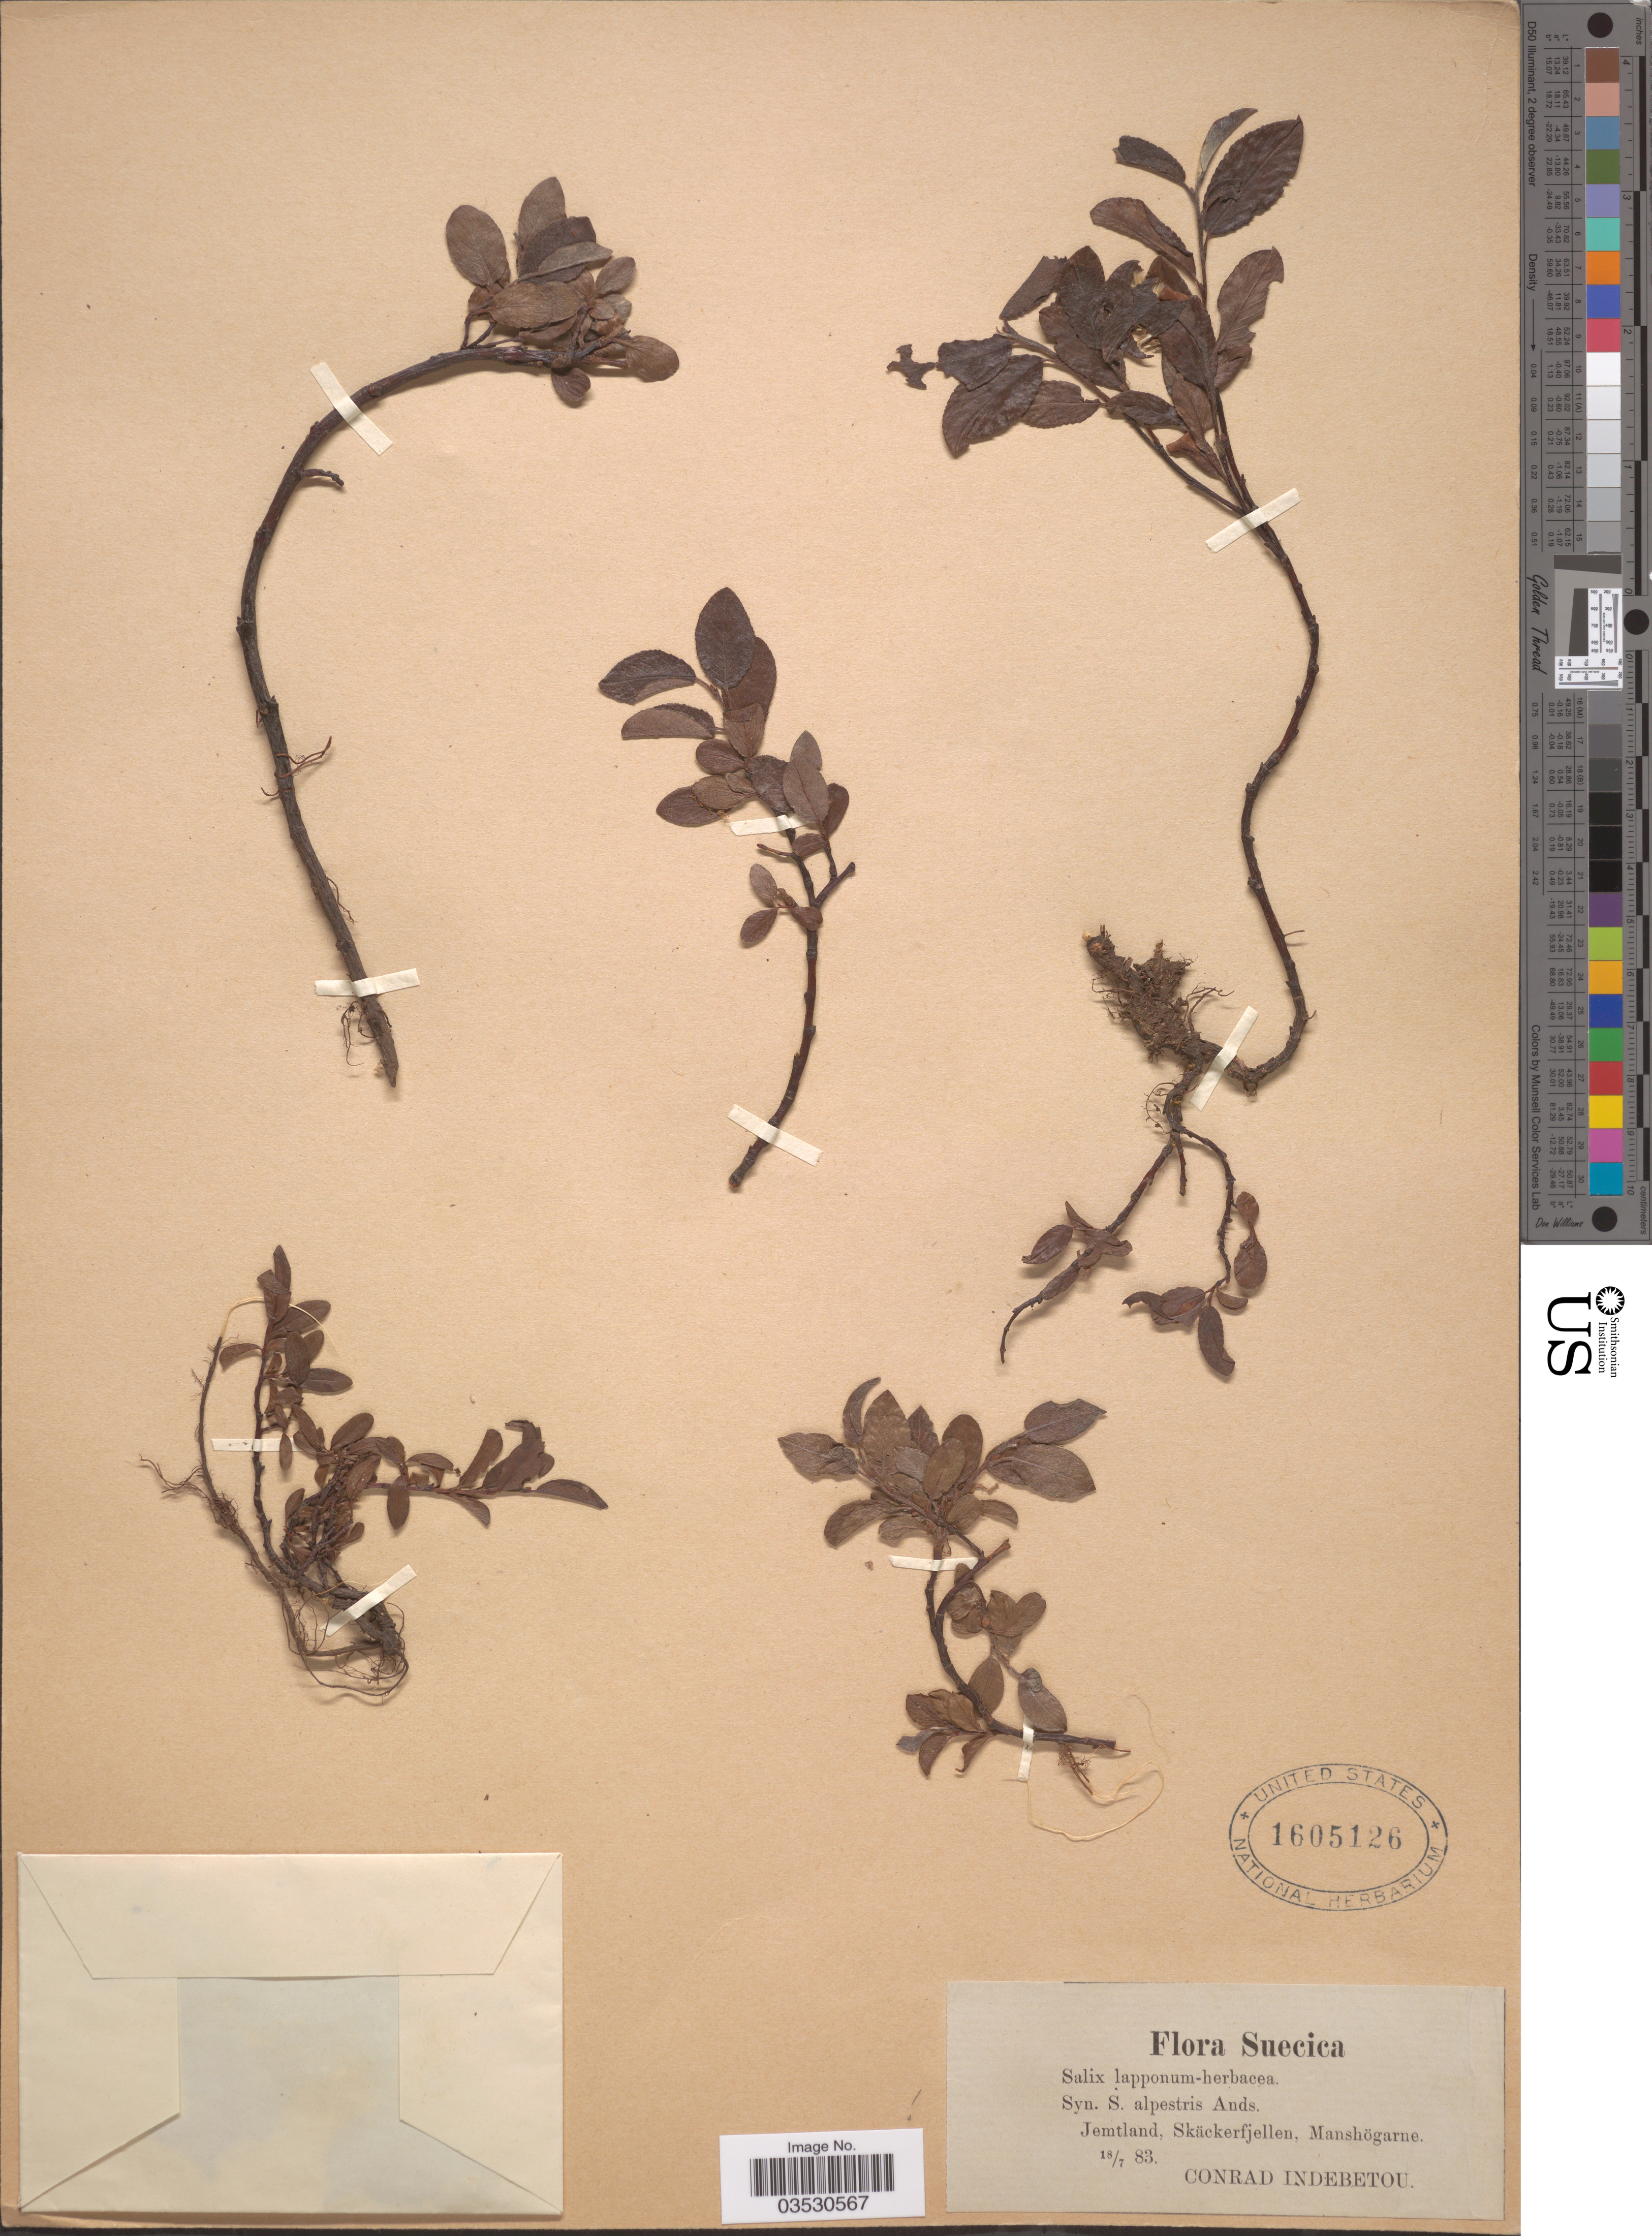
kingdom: Plantae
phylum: Tracheophyta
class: Magnoliopsida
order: Malpighiales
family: Salicaceae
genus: Salix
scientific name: Salix herbacea x S. lapponum L.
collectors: C. Indebetou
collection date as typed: Transcribed d/m/y: 18/7/83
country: Sweden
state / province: Jämtland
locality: Jemtland, Skäckerfjellen, Manshögarne.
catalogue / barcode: US 1605126